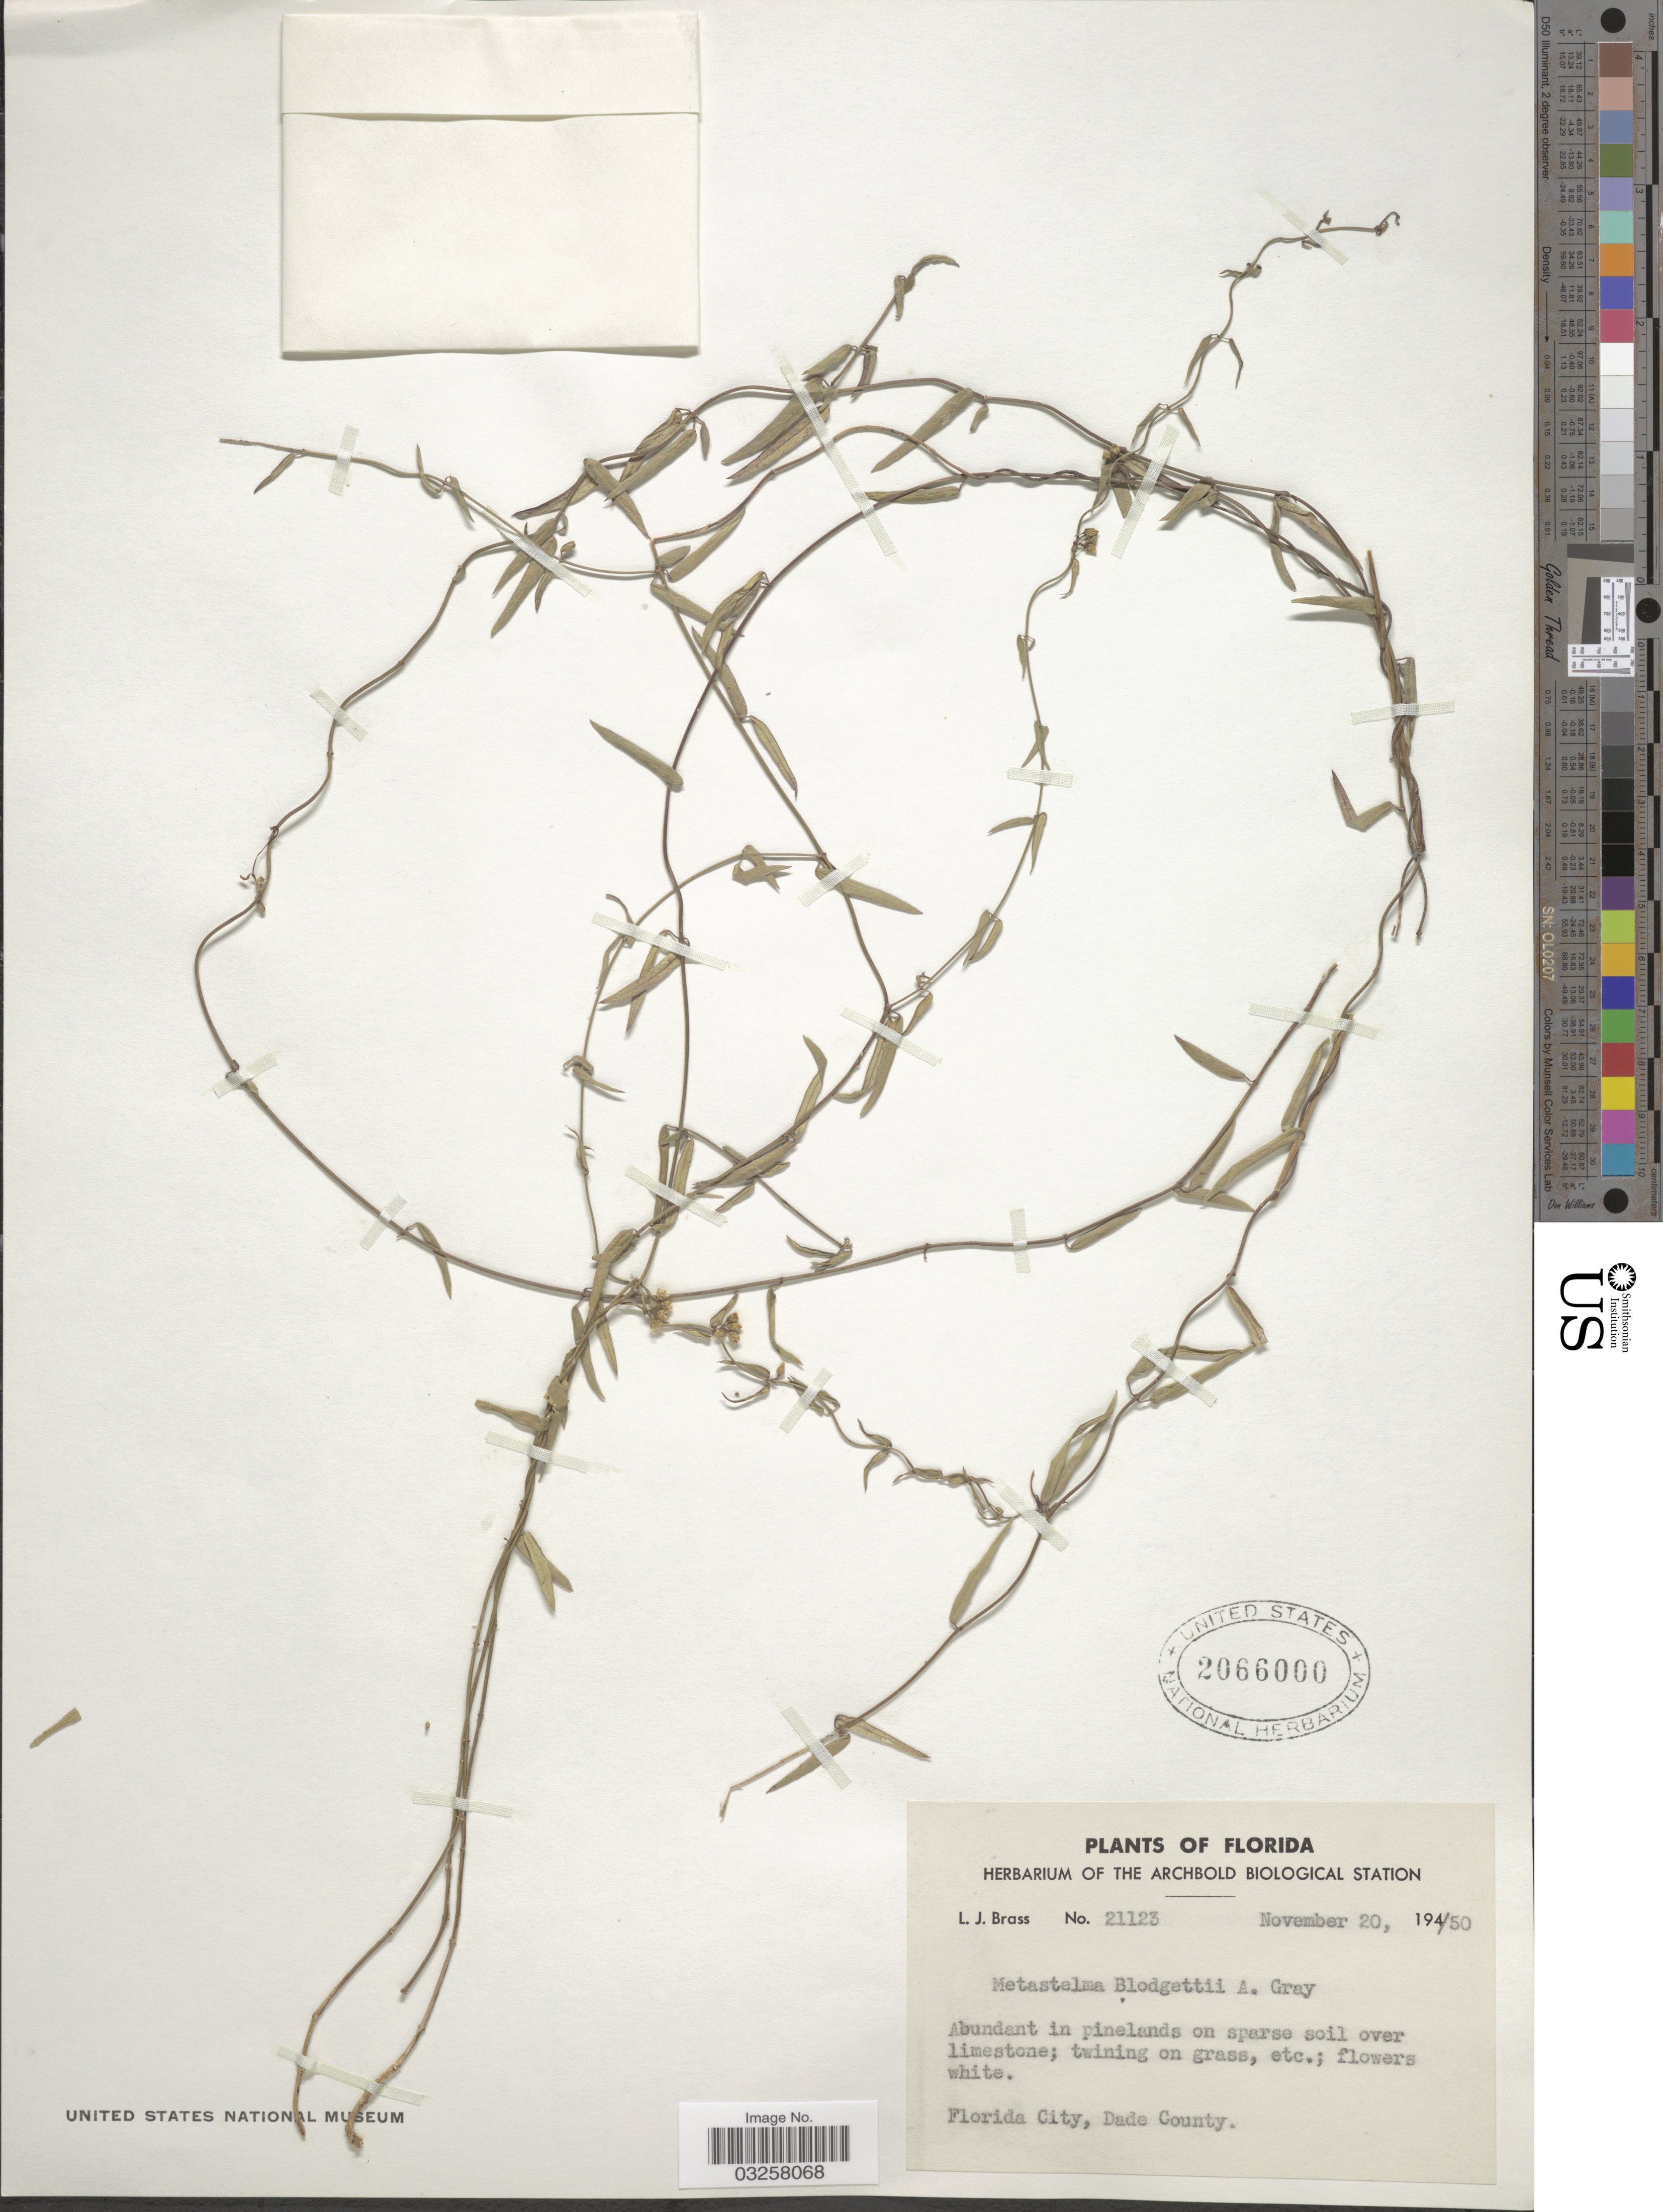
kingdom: Plantae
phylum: Tracheophyta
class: Magnoliopsida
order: Gentianales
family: Apocynaceae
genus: Metastelma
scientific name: Metastelma blodgettii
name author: A. Gray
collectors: L. J. Brass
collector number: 21123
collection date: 1950-11-20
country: United States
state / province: Florida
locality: Florida City, Dade County.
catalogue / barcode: US 2066000